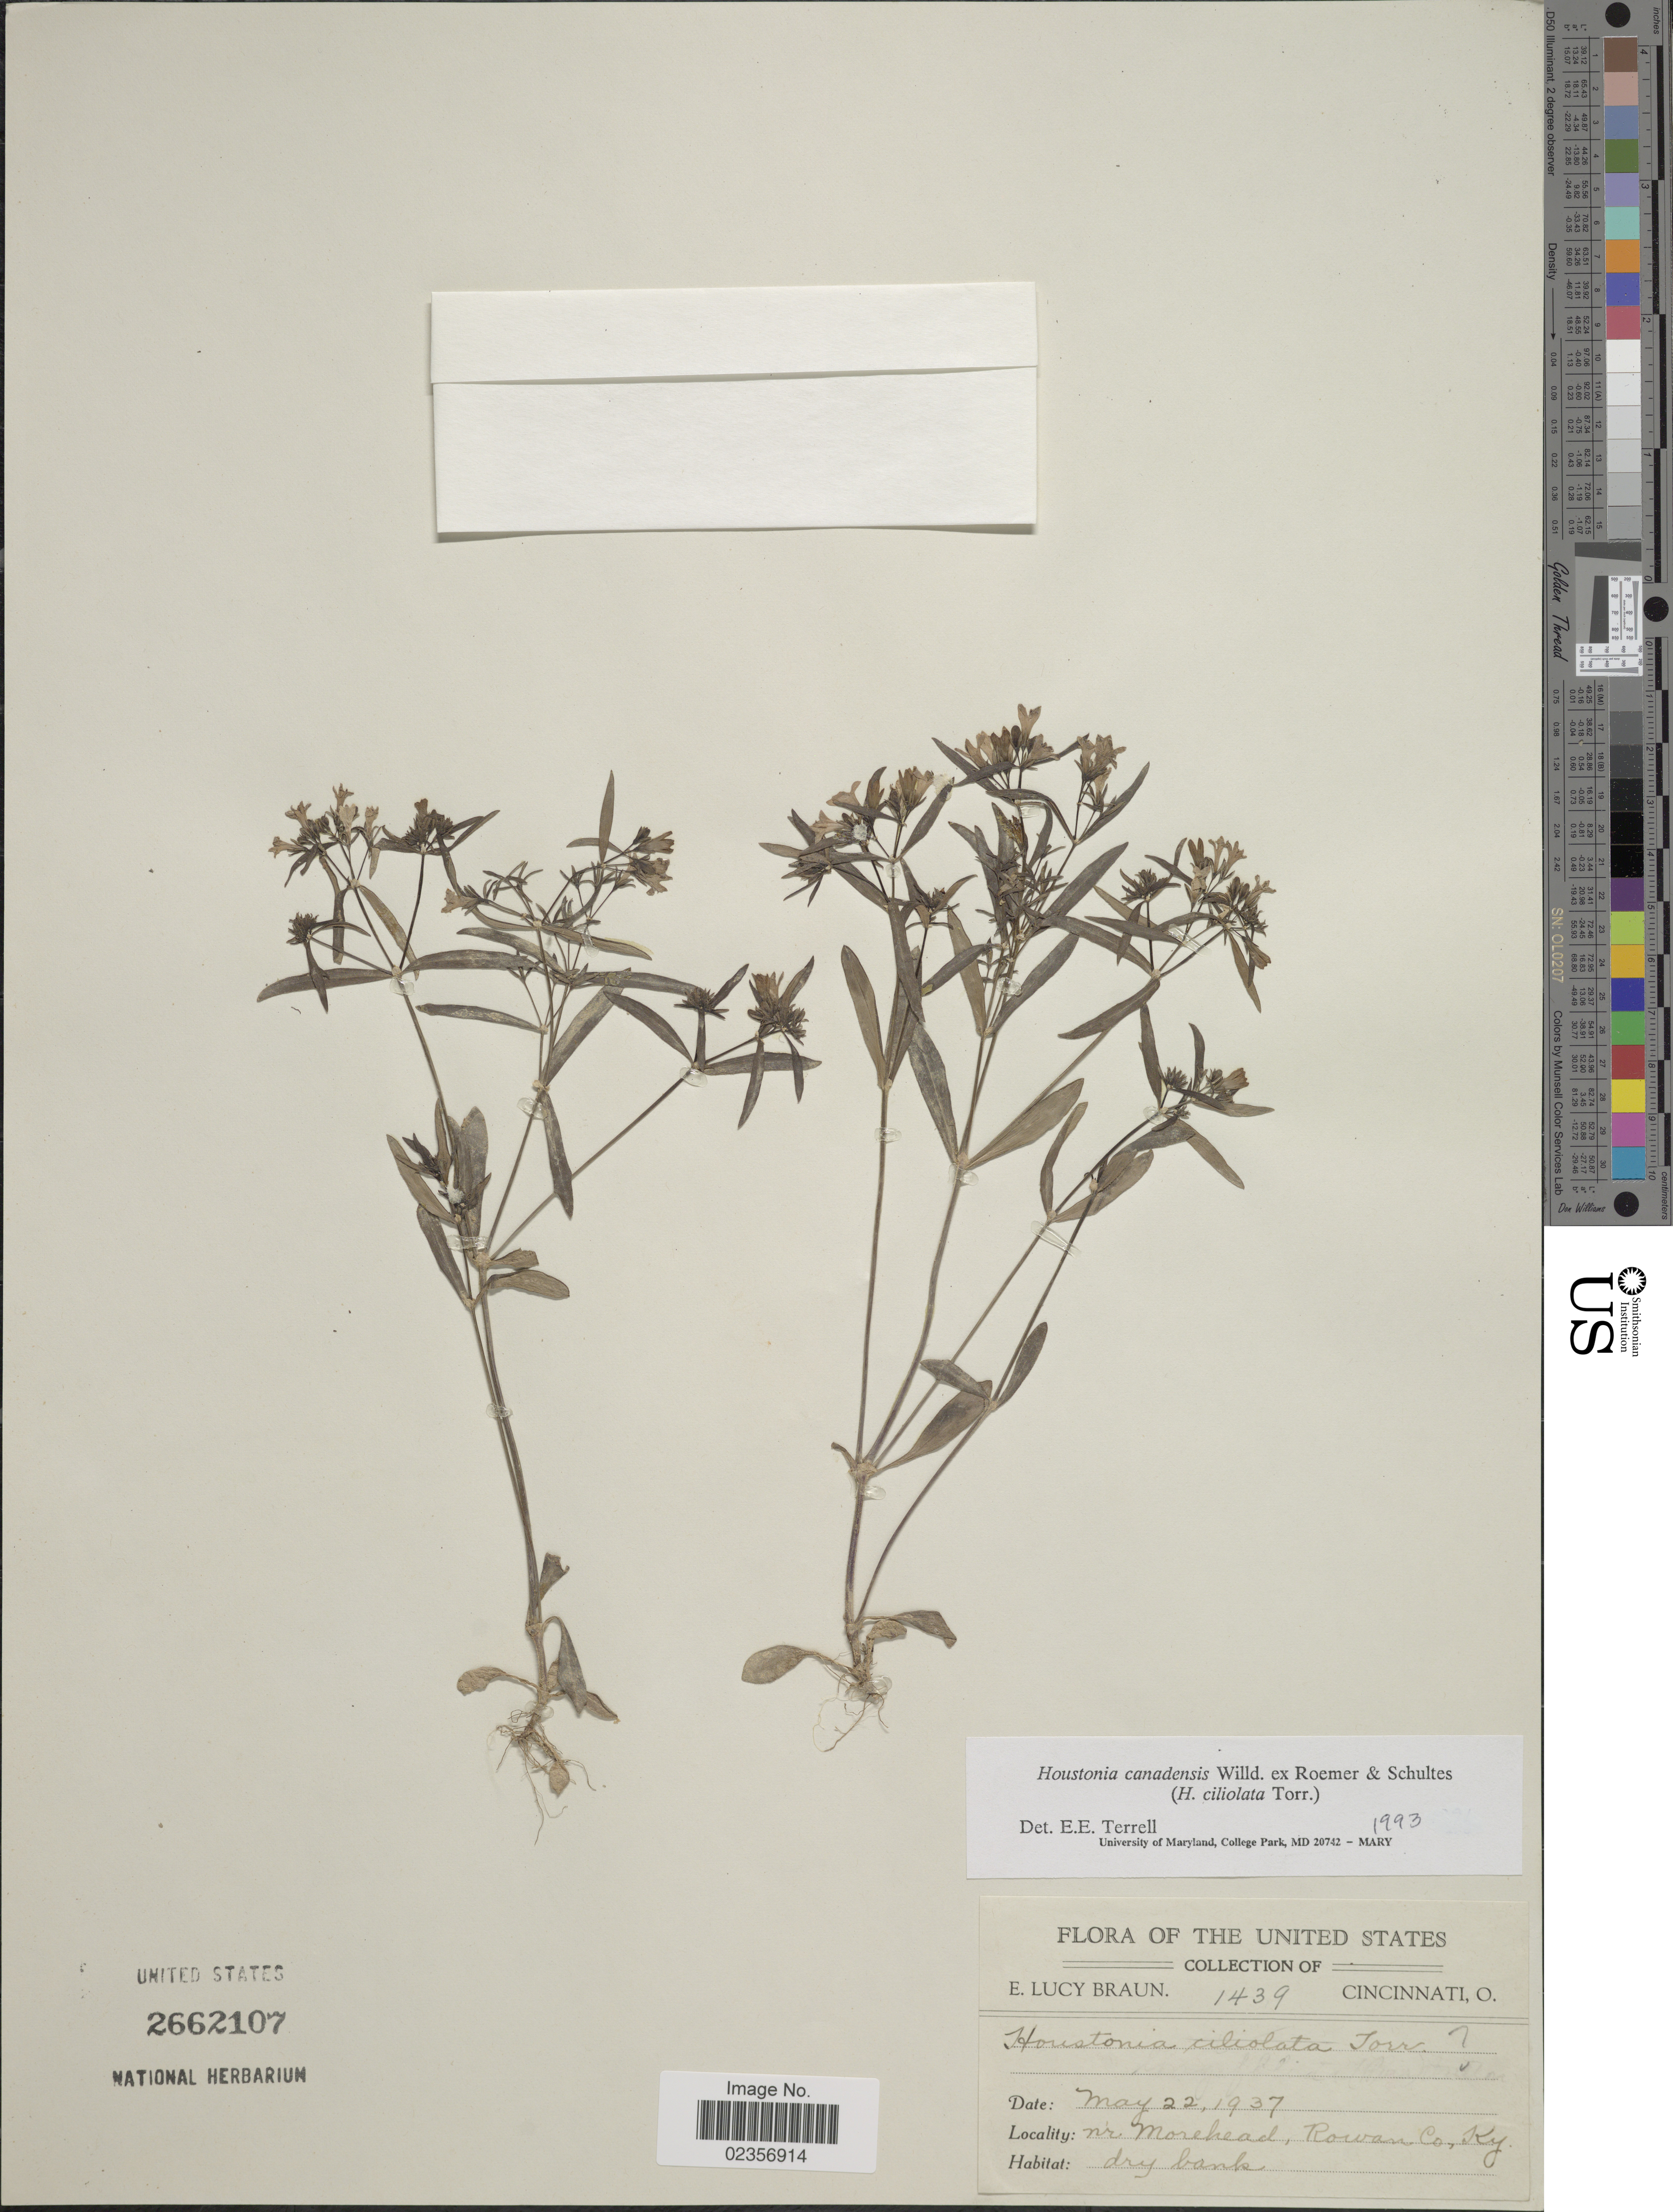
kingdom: Plantae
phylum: Tracheophyta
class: Magnoliopsida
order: Gentianales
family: Rubiaceae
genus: Houstonia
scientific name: Houstonia canadensis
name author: Willd.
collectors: E. L. Braun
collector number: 1439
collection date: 1937-05-22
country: United States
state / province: Kentucky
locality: Nr. Morehead, Rowan Co., dry bank.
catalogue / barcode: US 2662107